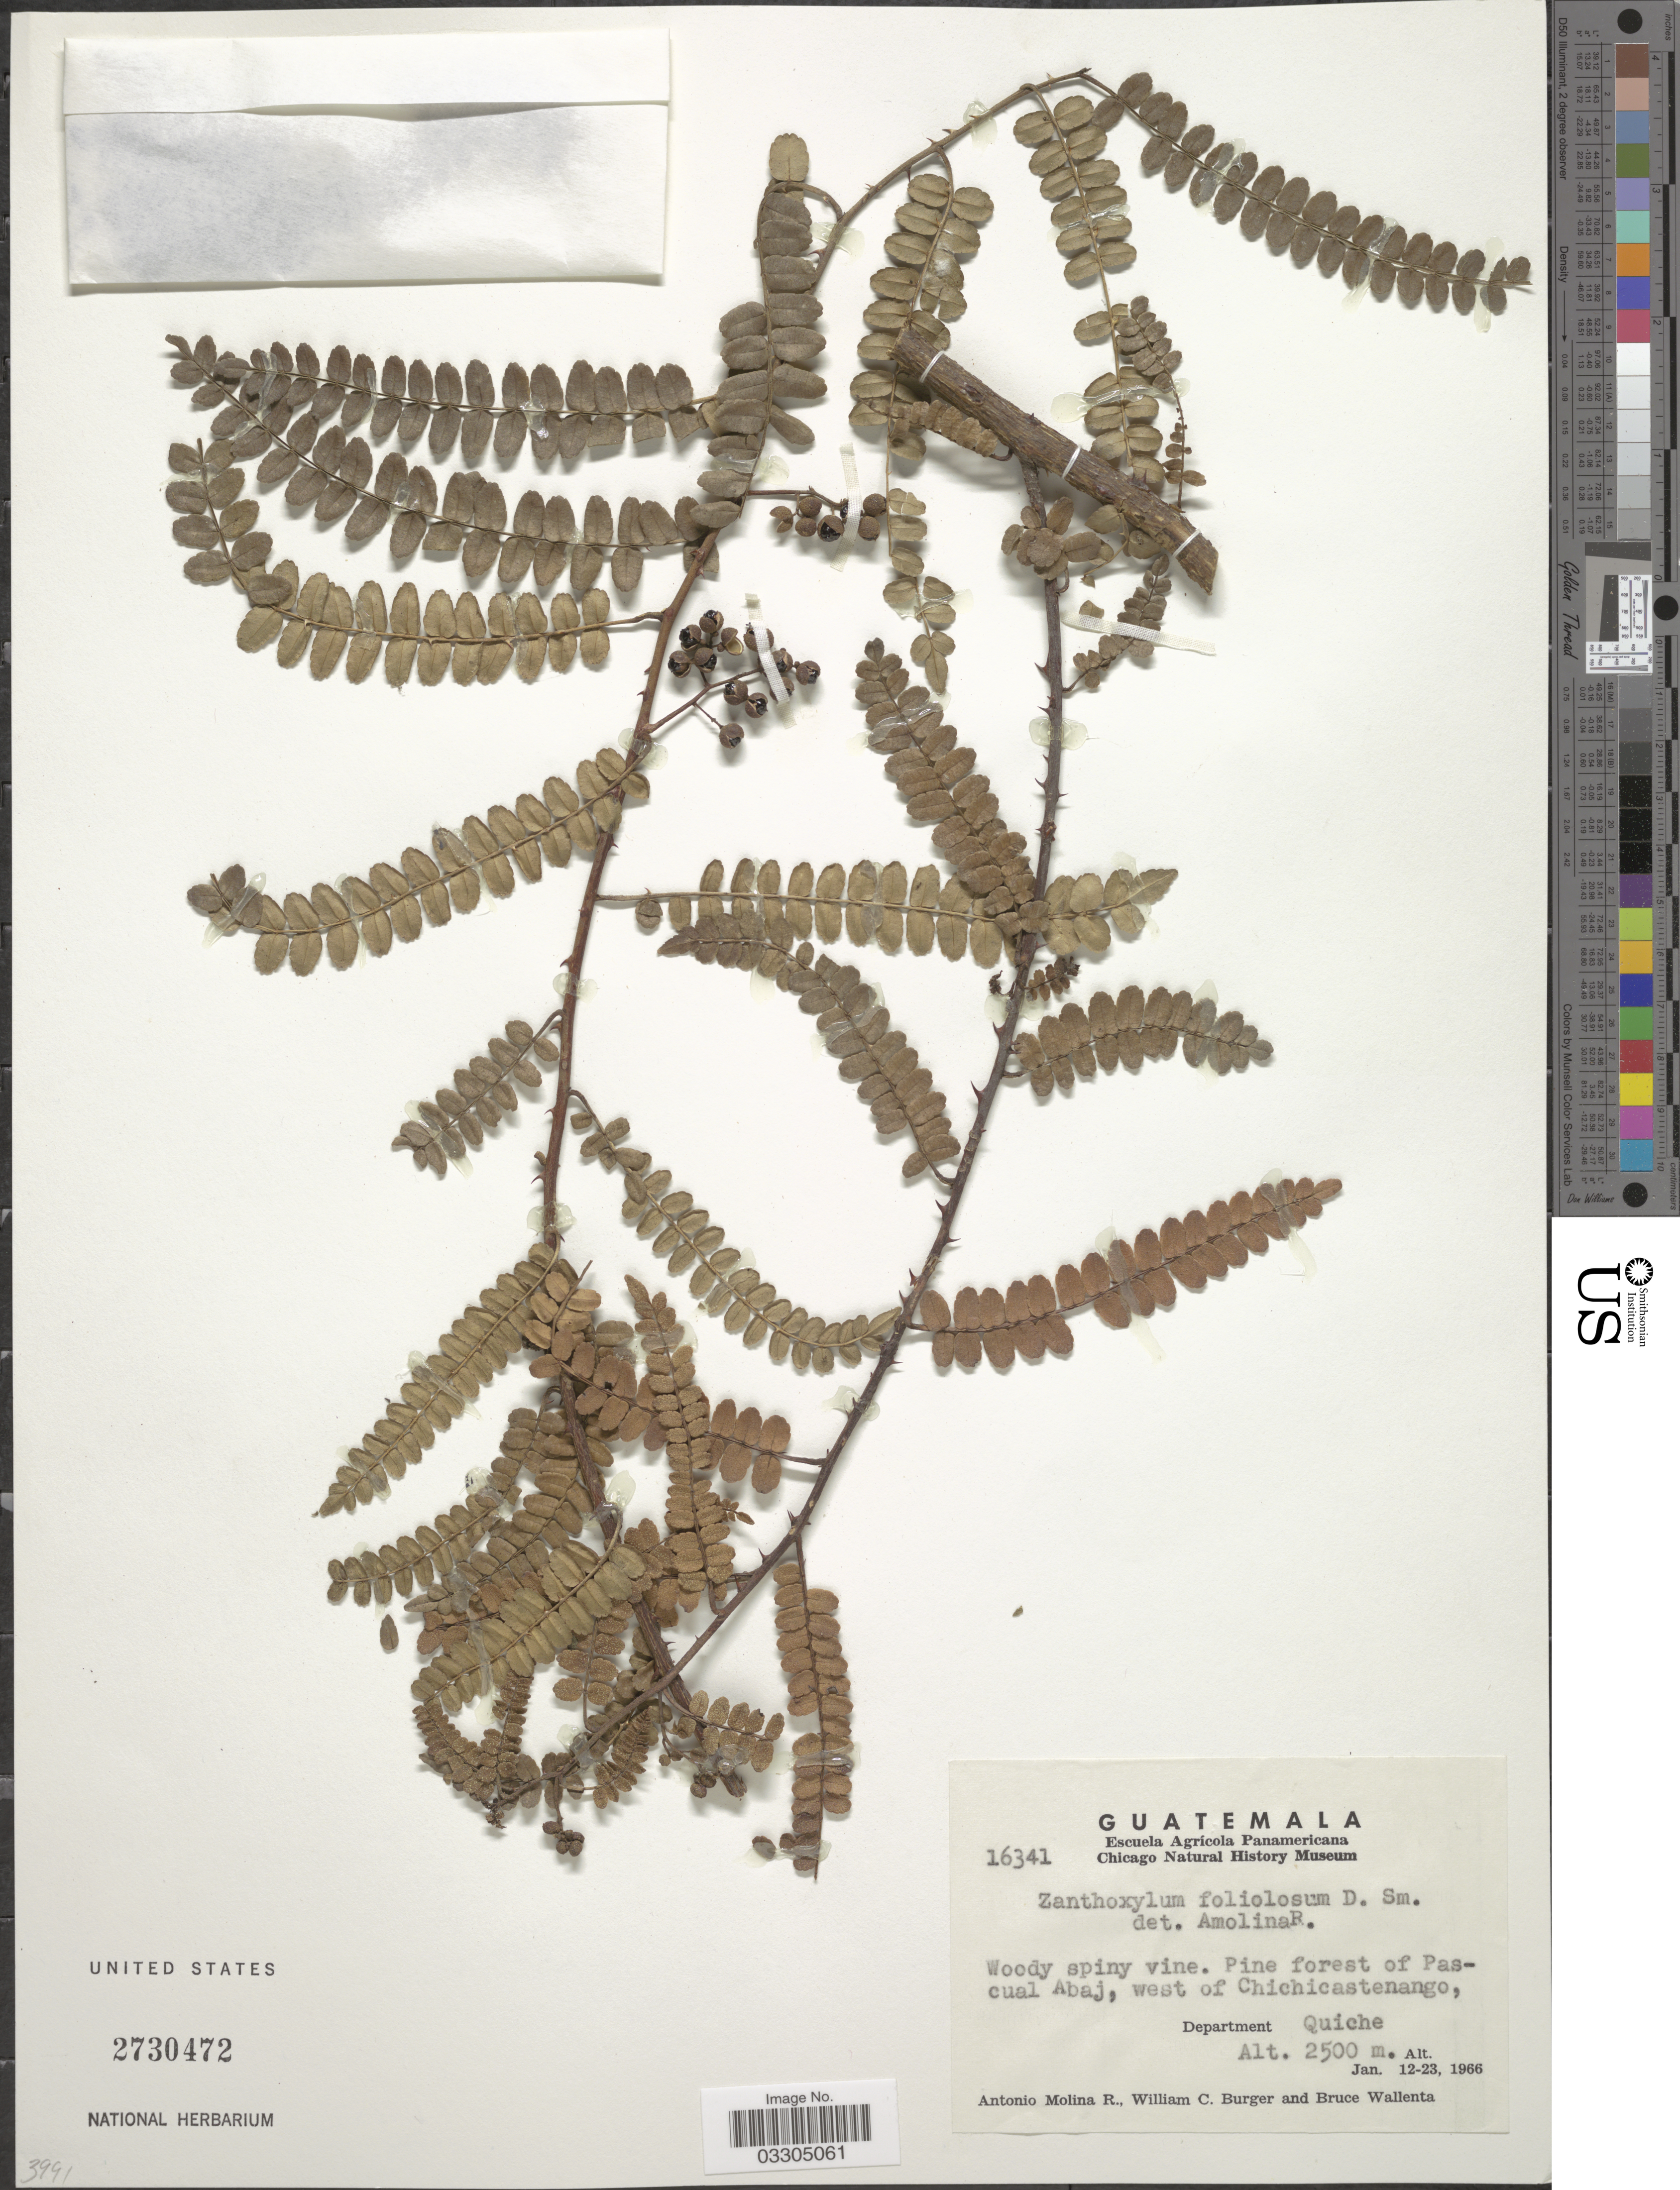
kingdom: Plantae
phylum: Tracheophyta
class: Magnoliopsida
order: Sapindales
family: Rutaceae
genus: Zanthoxylum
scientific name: Zanthoxylum foliolosum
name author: Donn. Sm.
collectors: A. Molina R., W. Burger & B. Wallenta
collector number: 16341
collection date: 1966-01-12/1966-01-23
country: Guatemala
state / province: El Quiché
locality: Pine forest of Pacual Abaj, west of Chichicastenango, Department Quiche.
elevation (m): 2500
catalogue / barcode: US 2730472